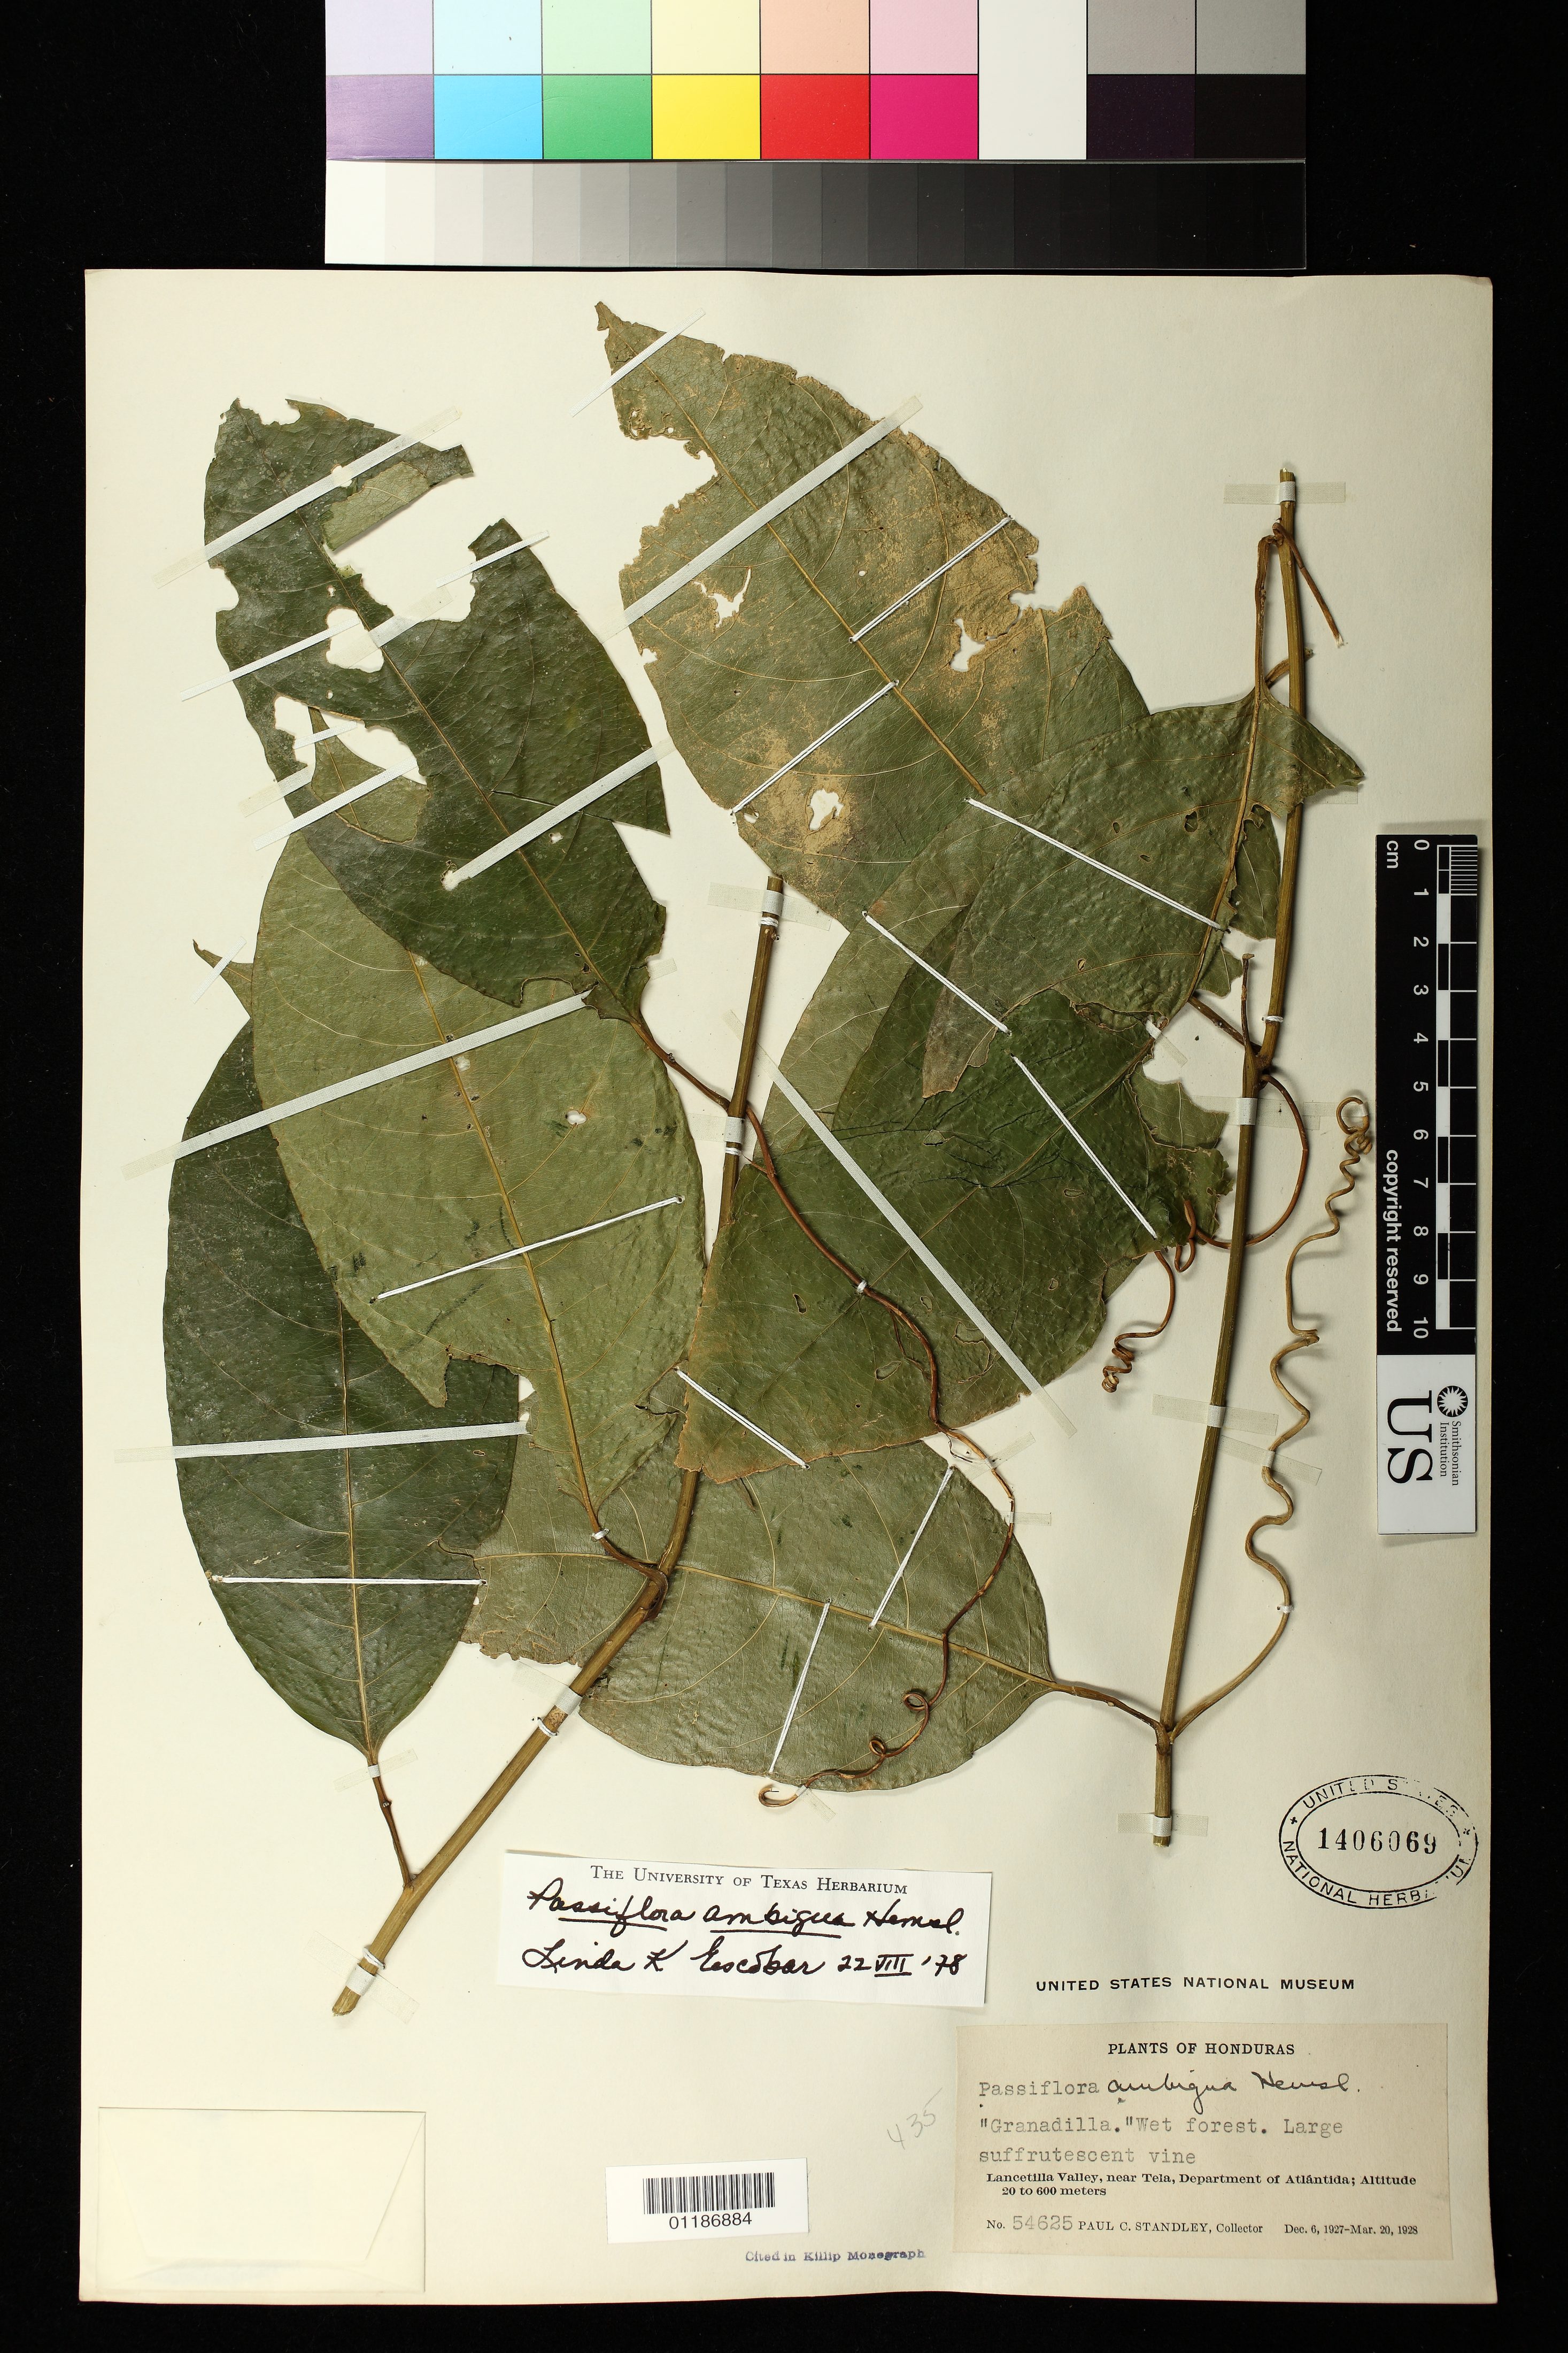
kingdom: Plantae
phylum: Tracheophyta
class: Magnoliopsida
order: Malpighiales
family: Passifloraceae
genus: Passiflora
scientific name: Passiflora ambigua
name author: Hemsl.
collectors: P. C. Standley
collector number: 54625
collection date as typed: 06 Dec 1927 to 20 Mar 1928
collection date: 1927-12-06/1928-03-20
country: Honduras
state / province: Atlántida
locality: Lancetilla Valley, near teia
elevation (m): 20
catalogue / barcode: US 1406069